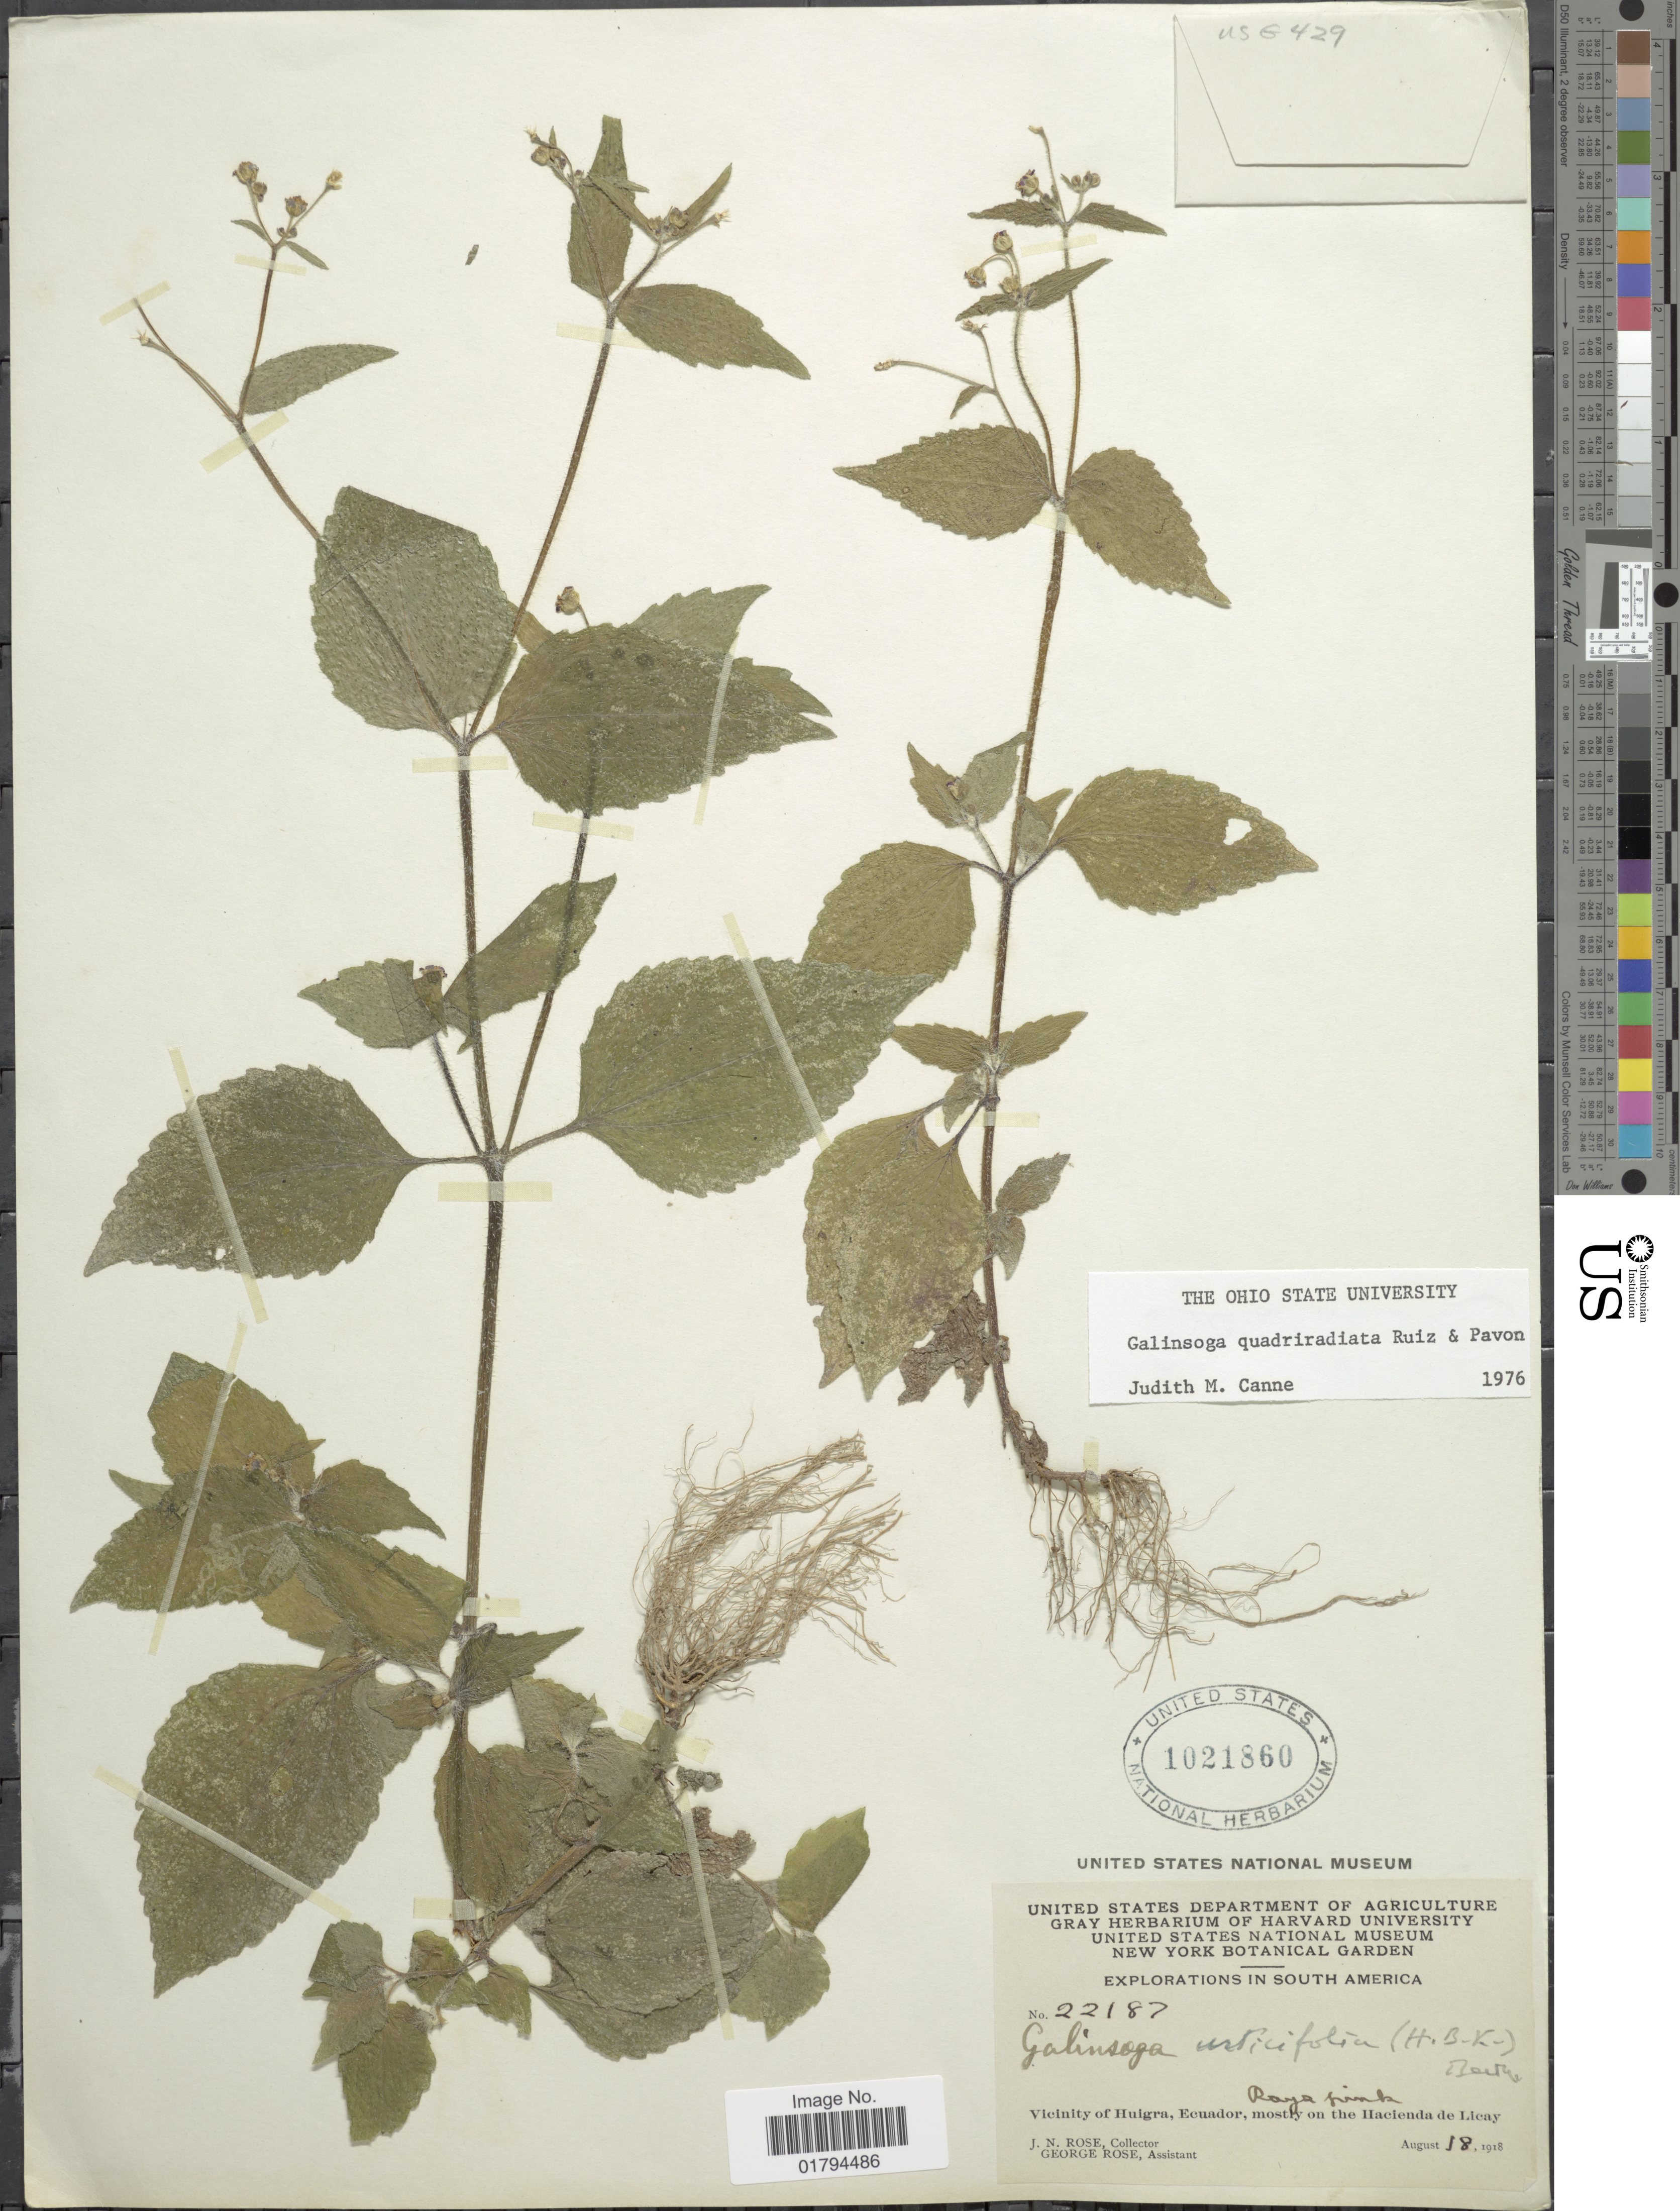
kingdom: Plantae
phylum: Tracheophyta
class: Magnoliopsida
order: Asterales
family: Asteraceae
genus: Galinsoga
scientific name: Galinsoga quadriradiata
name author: Ruiz & Pav.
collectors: J. N. Rose & G. Rose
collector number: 22187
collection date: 1918-08-18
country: Ecuador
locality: Vicinity of Huigra, ,mostley on the Hacienda de Licay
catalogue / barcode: US 1021860